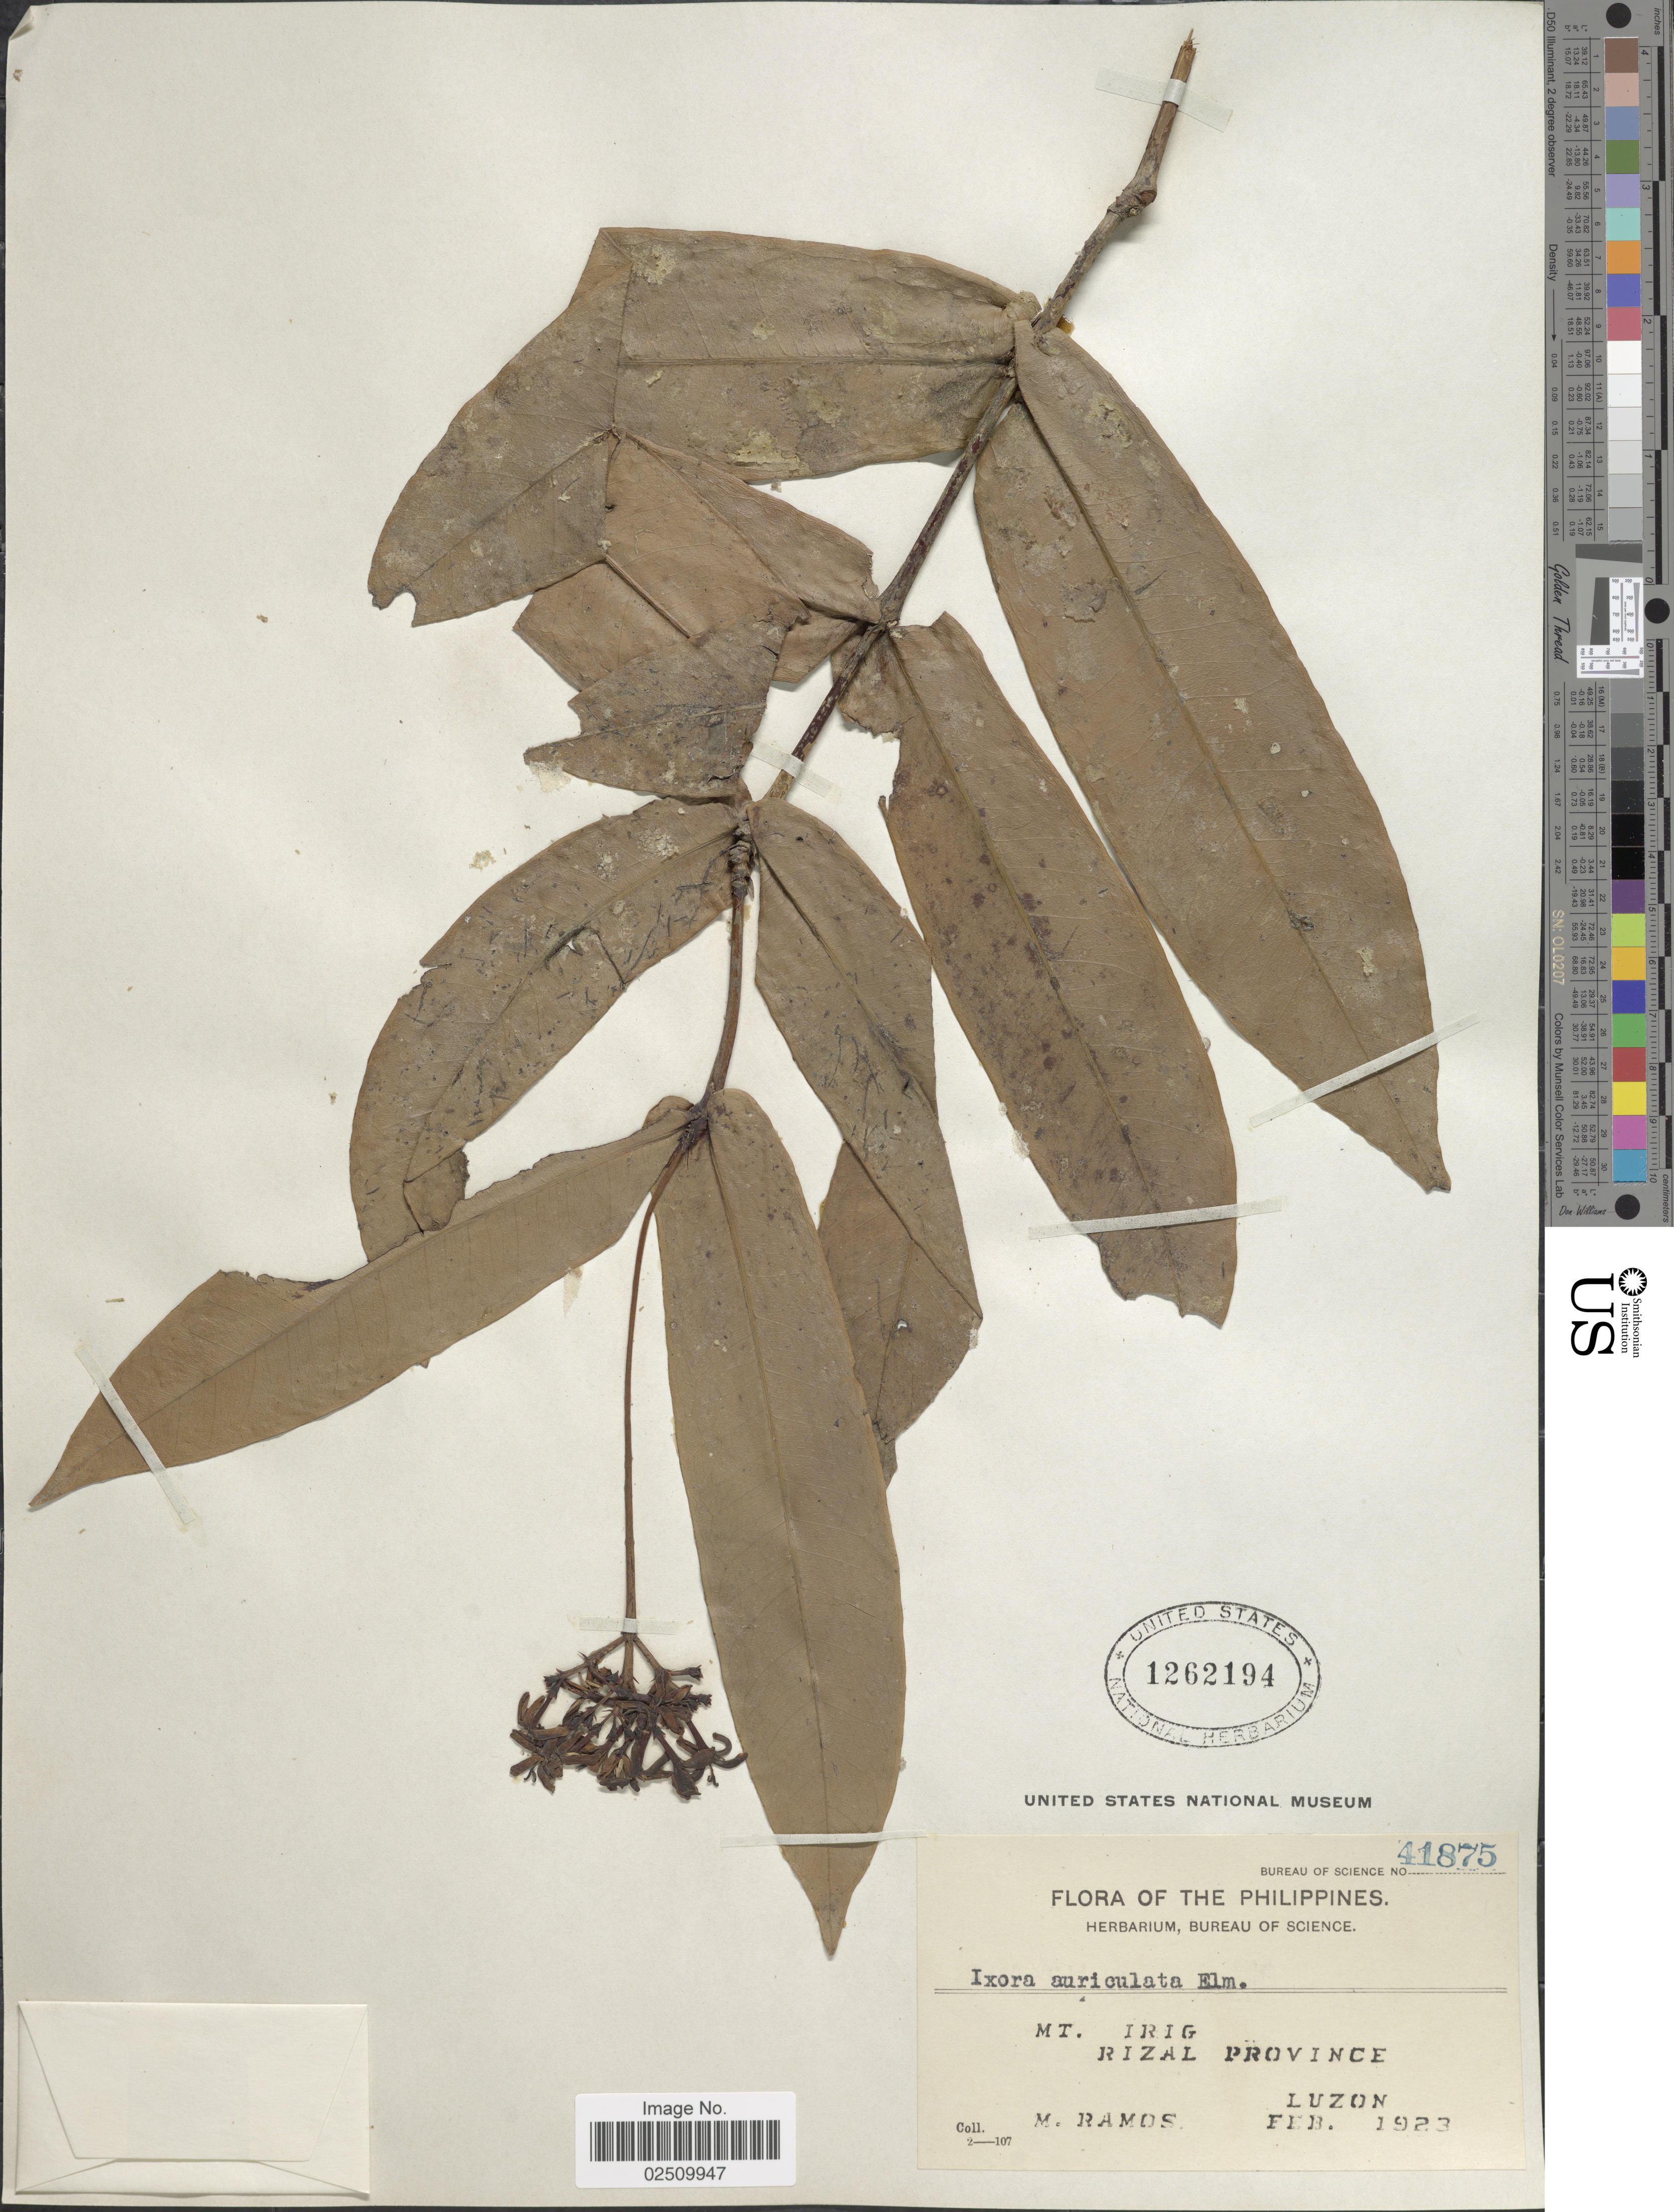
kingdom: Plantae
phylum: Tracheophyta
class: Magnoliopsida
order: Gentianales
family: Rubiaceae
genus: Ixora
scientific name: Ixora auriculata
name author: Elmer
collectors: M. Ramos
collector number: Bureau of Science 41875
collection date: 1923-02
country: Philippines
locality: Mt. Irig. Rizal Province. Luzon.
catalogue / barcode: US 1262194